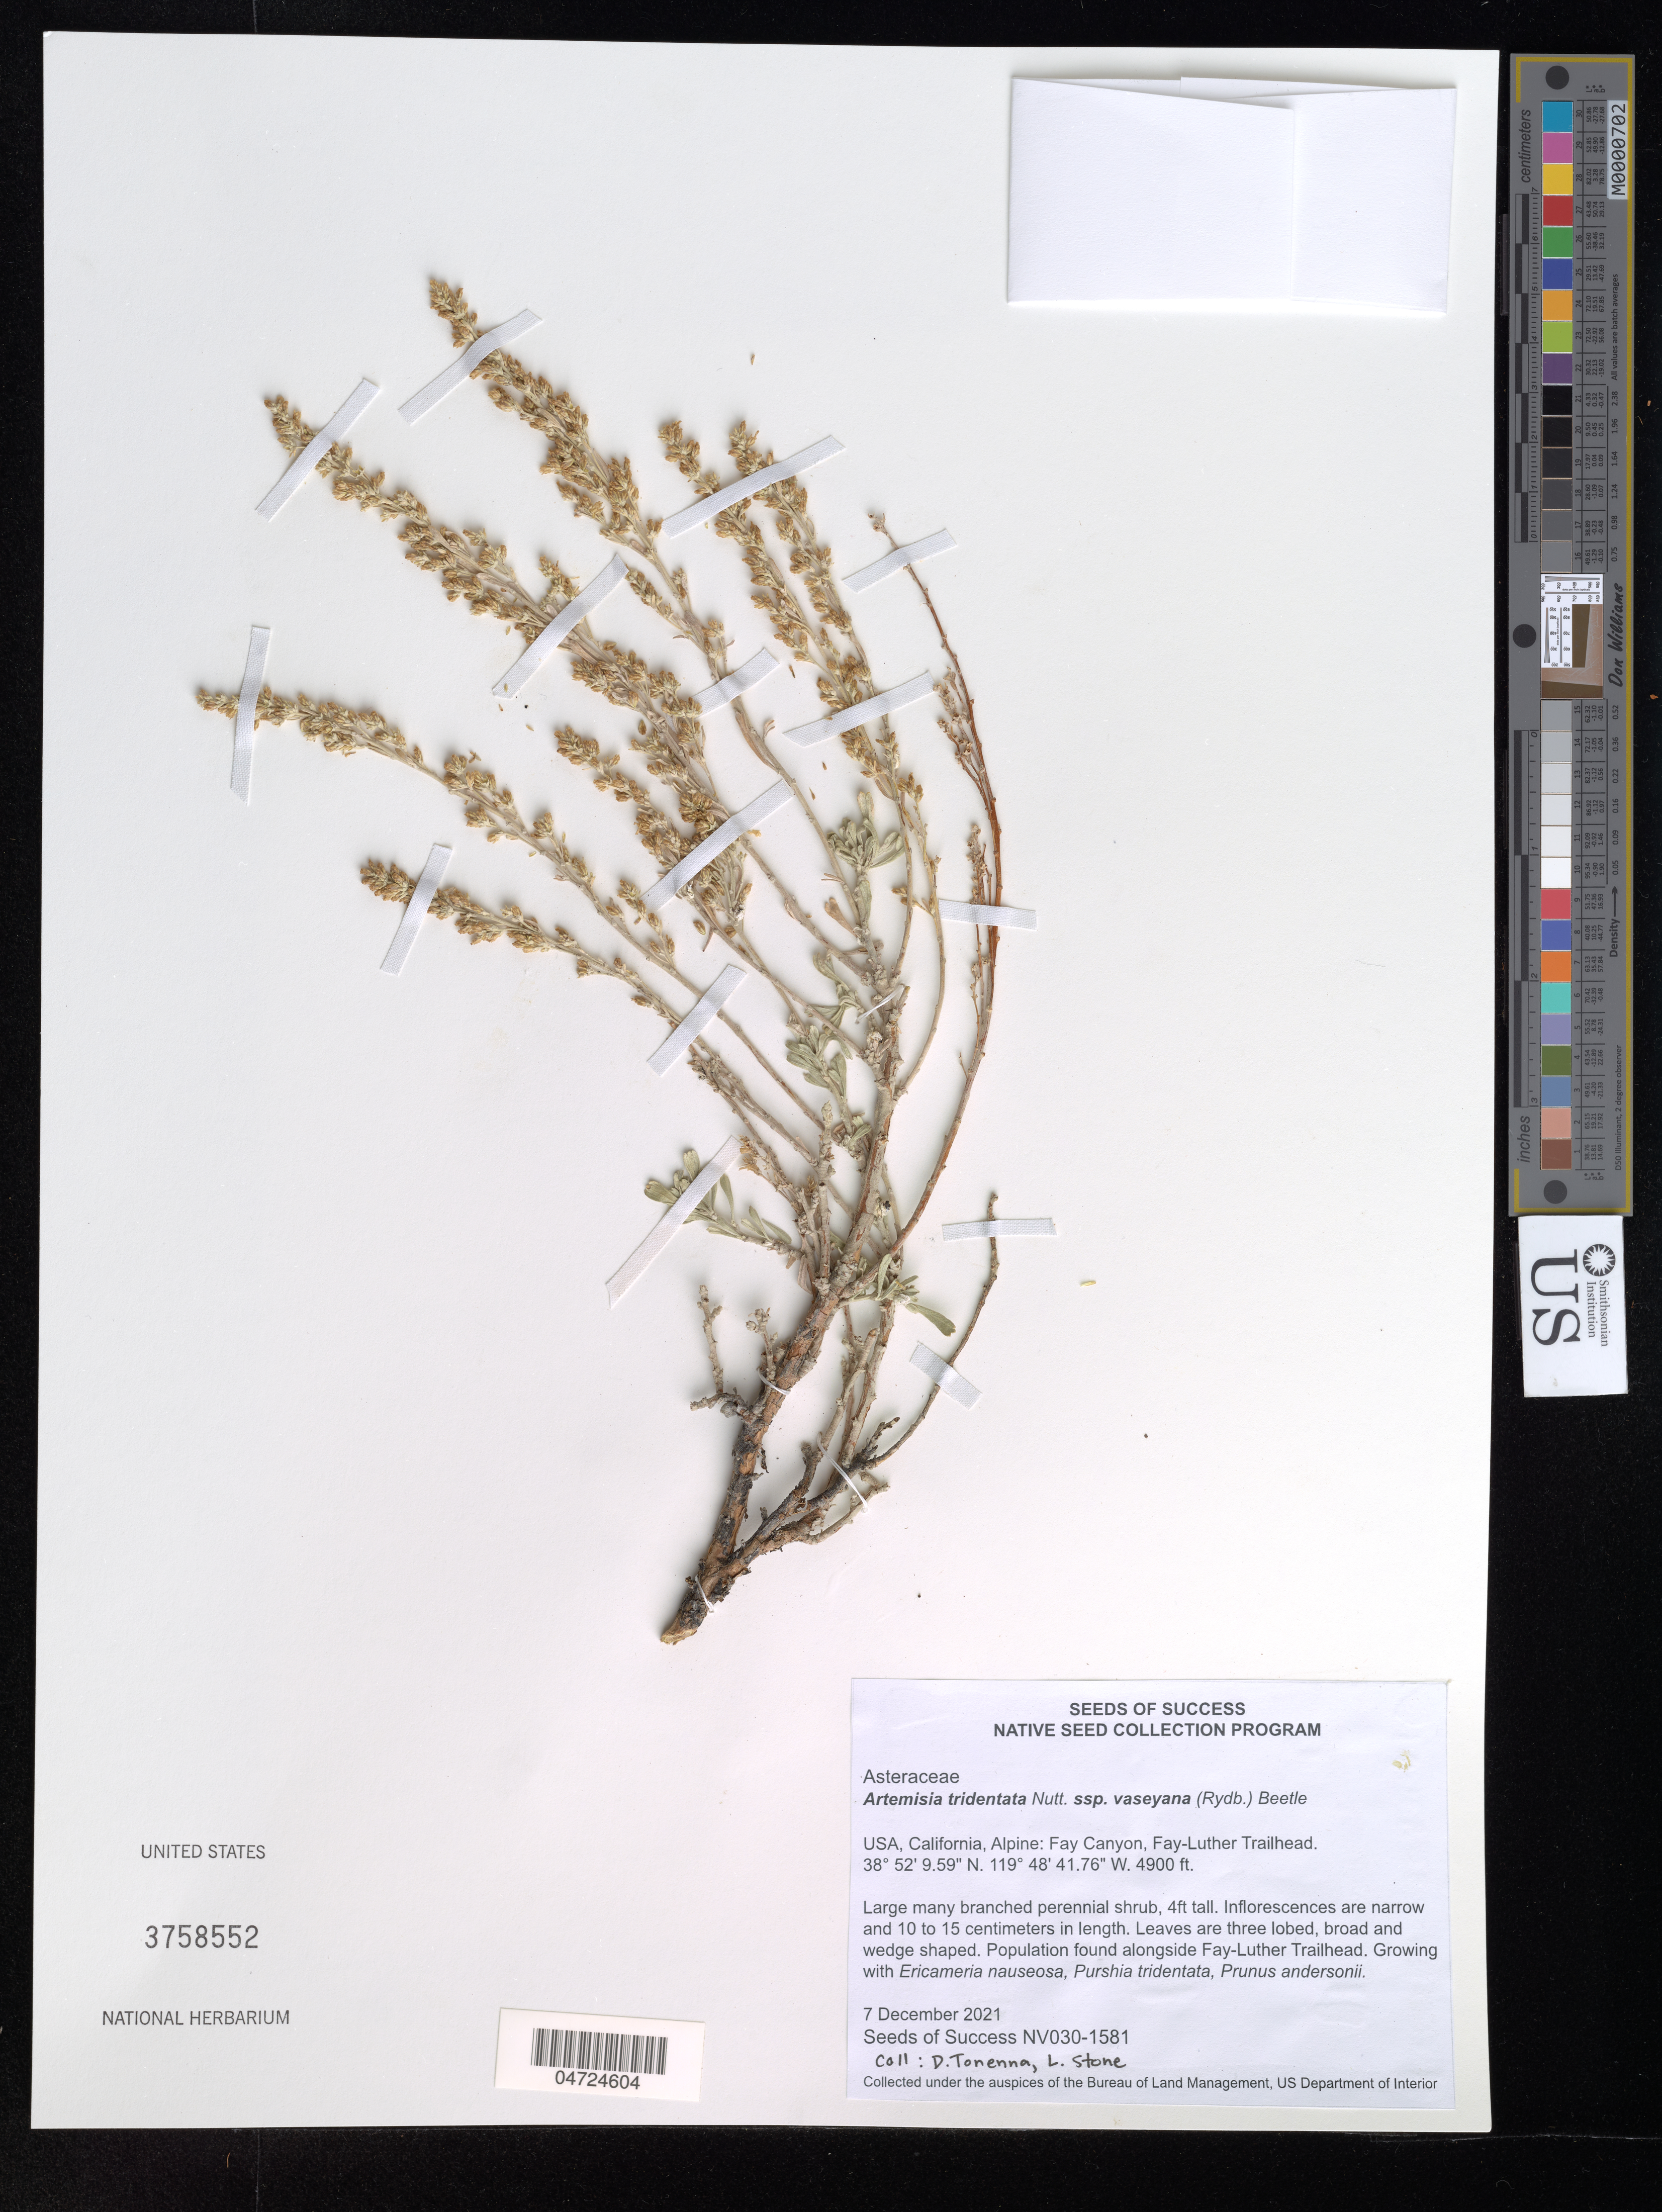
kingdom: Plantae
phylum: Tracheophyta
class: Magnoliopsida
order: Asterales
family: Asteraceae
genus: Artemisia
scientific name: Artemisia tridentata subsp. vaseyana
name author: (Rydb.) Beetle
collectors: D. Tonenna & L. Stone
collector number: NV030-1581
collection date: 2021-12-07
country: United States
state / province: California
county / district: Alpine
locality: Alpine: Fay Canyon, Fay-Luther Trailhead. Population found alongside Fay-Luther Trailhead.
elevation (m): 1494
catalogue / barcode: US 3758552